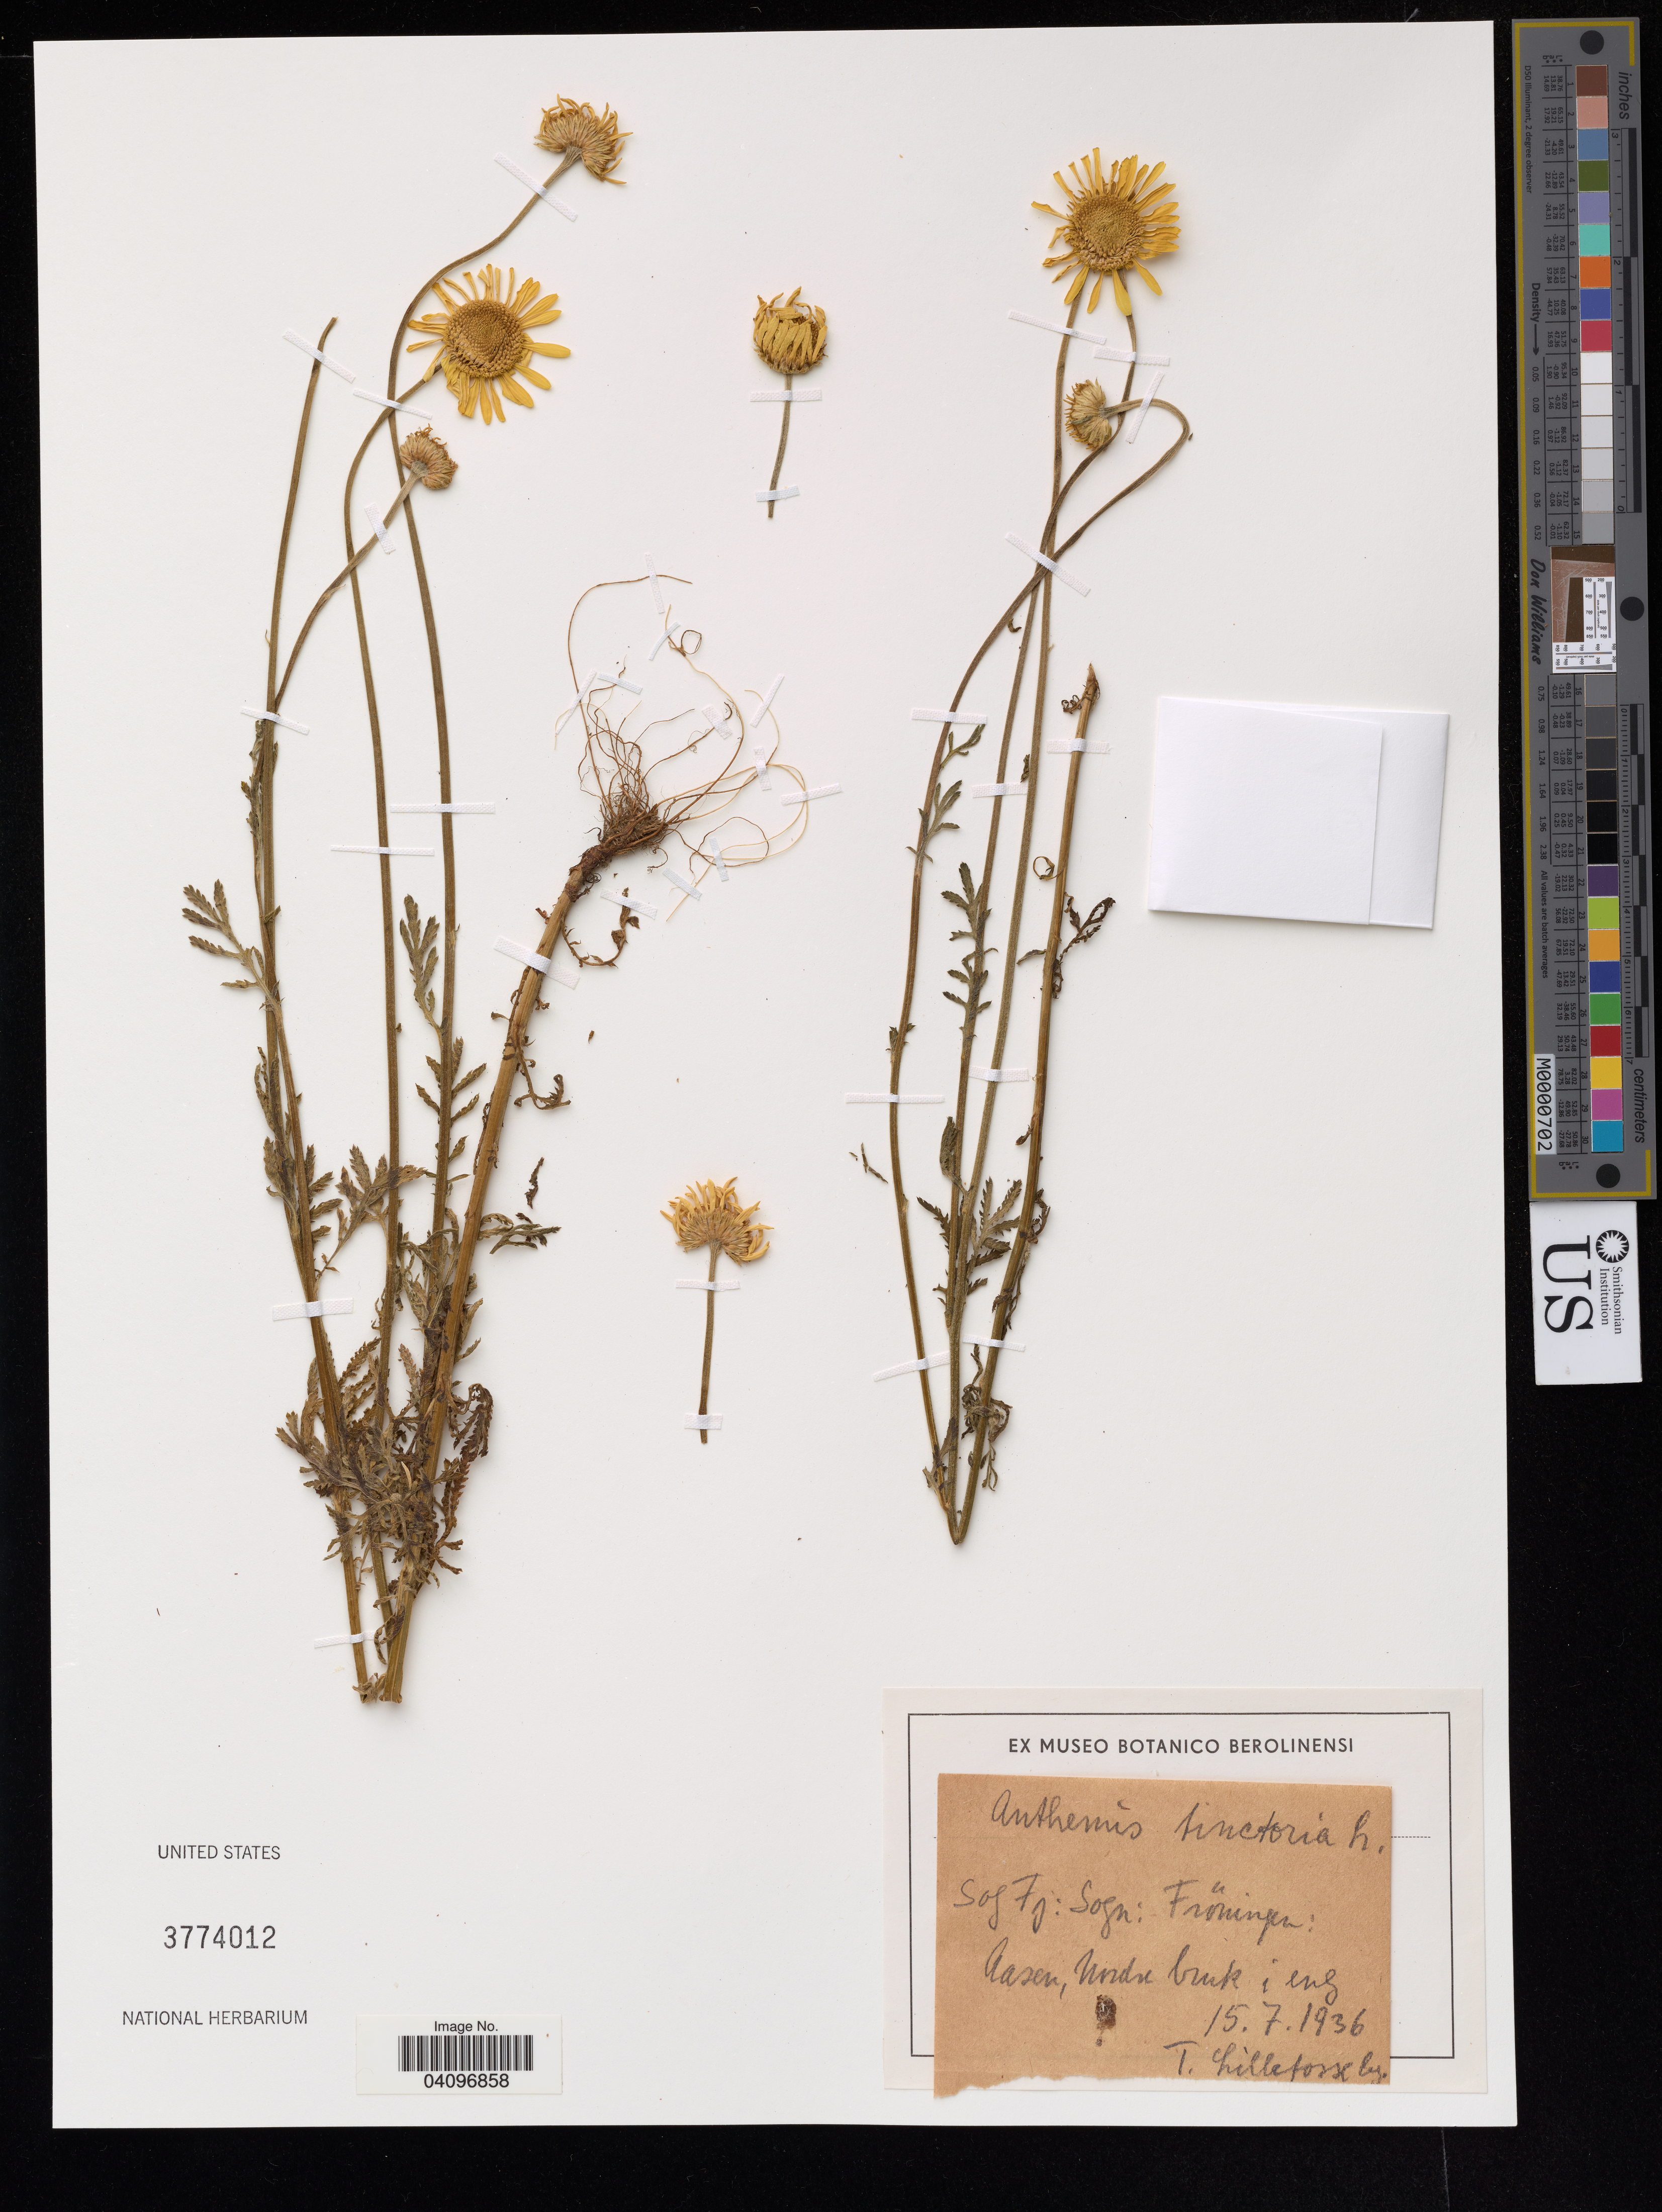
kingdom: Plantae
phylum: Tracheophyta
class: Magnoliopsida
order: Asterales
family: Asteraceae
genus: Anthemis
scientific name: Anthemis tinctoria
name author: L.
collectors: T. Lillefosse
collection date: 1936-07-15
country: Norway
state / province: Sogn og Fjordane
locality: Aasan, nordu buik i eng.*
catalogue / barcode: US 3774012